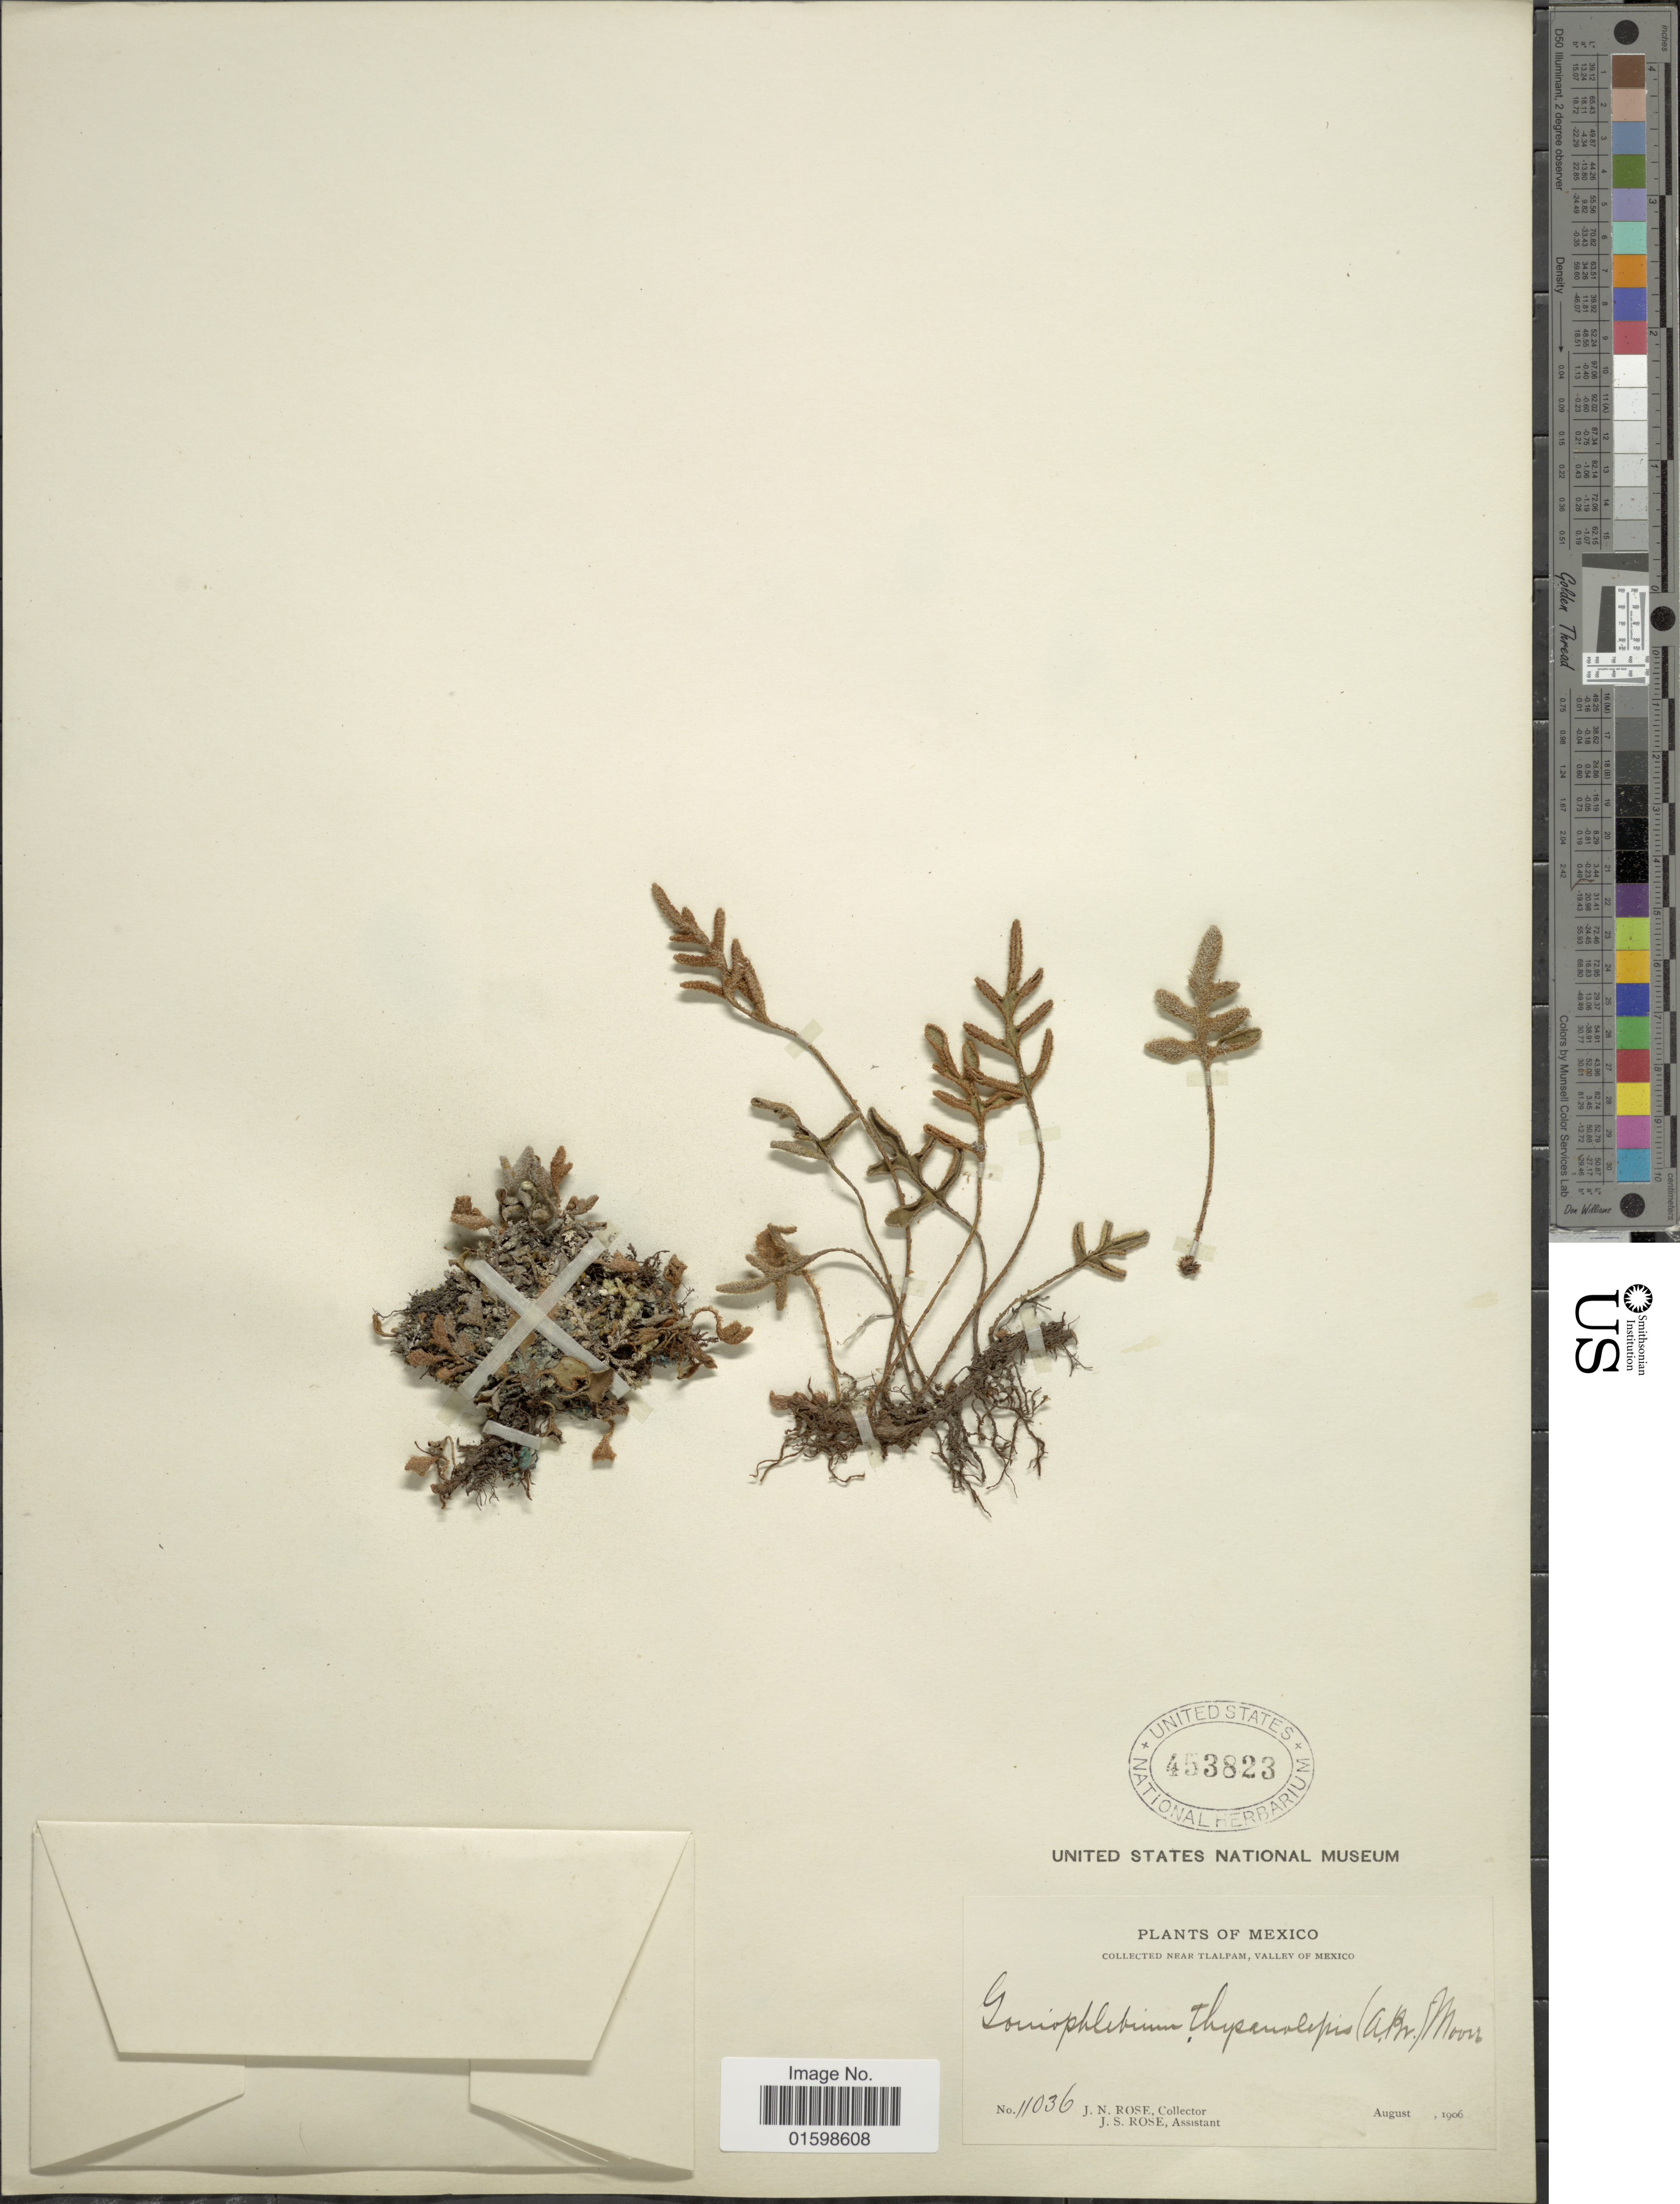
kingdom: Plantae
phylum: Tracheophyta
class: Polypodiopsida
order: Polypodiales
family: Polypodiaceae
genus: Pleopeltis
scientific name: Pleopeltis thyssanolepis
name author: (A. Braun ex Klotzsch) E.G. Andrews & Windham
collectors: J. N. Rose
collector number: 11036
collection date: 1906-08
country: Mexico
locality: Near Tlalpam, valley of Mexico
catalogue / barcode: US 453823